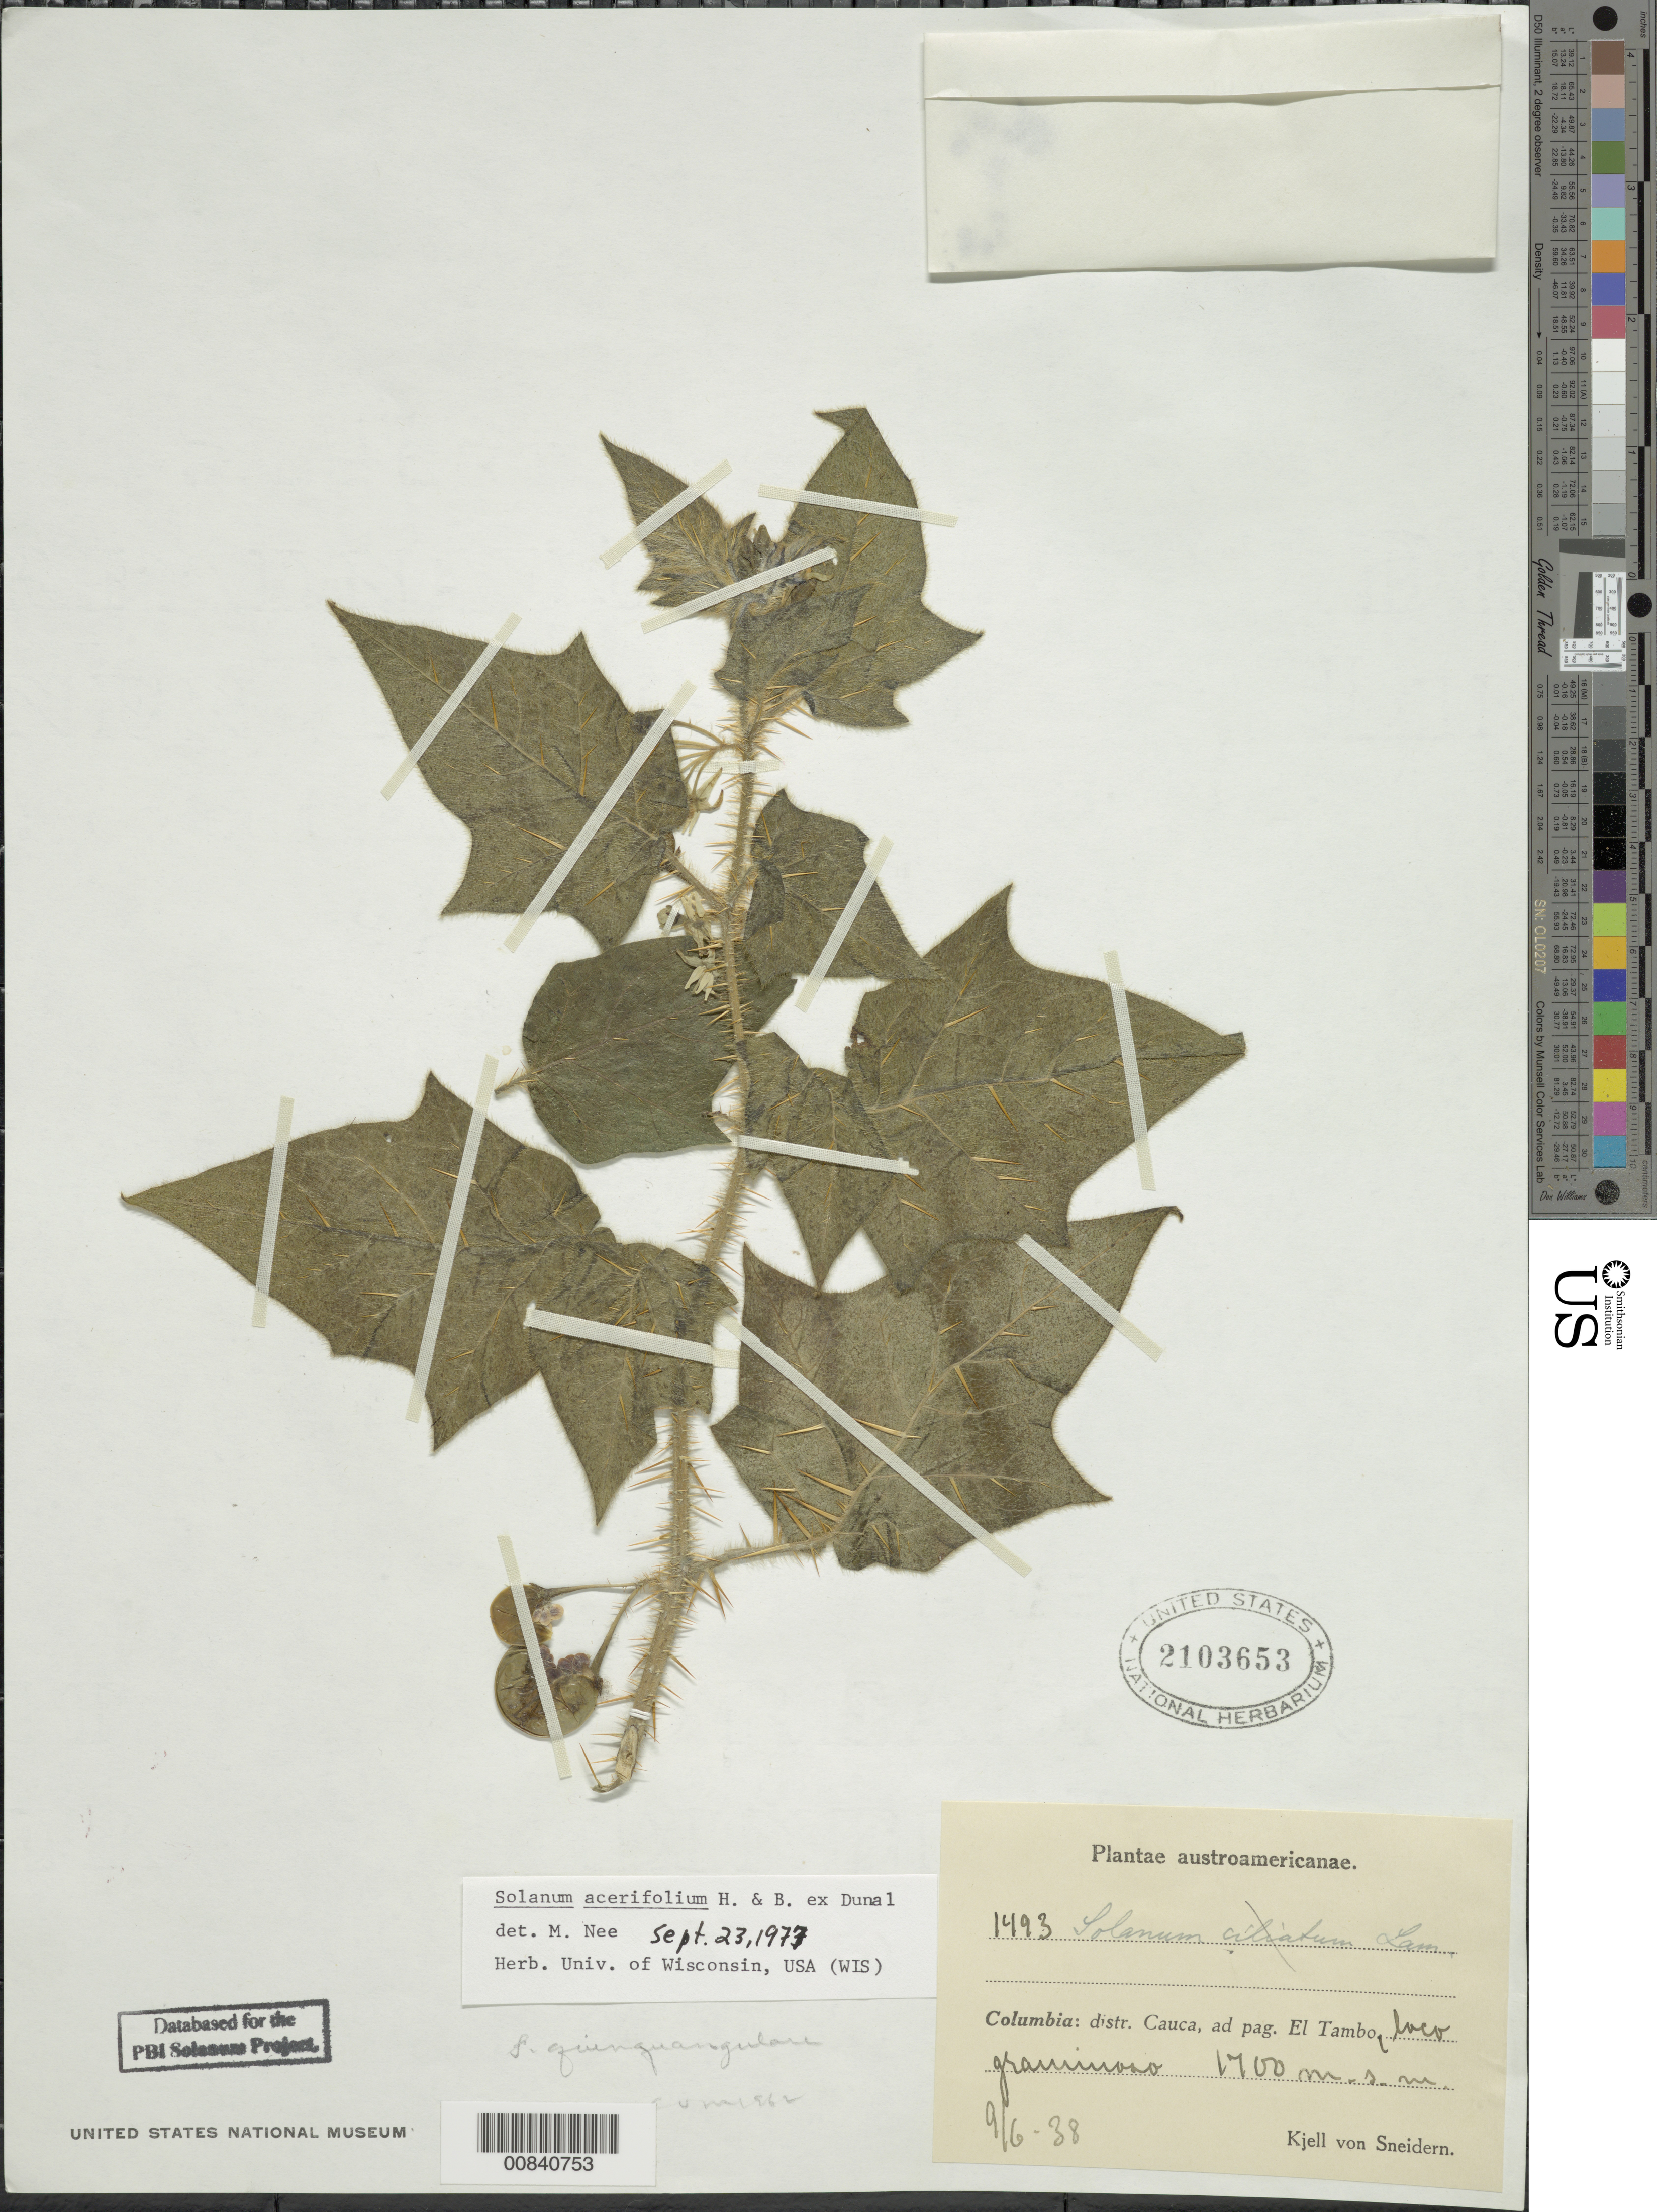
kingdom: Plantae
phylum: Tracheophyta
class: Magnoliopsida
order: Solanales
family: Solanaceae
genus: Solanum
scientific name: Solanum acerifolium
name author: Humb. & Bonpl. ex Dunal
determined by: Nee, Michael H.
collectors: K. von Sneidern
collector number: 1493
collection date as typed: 9 Jun 1938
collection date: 1938-06-09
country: Colombia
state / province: Cauca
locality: ad pag. El Tambo, loco graminoso?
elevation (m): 1700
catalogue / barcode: US 2103653